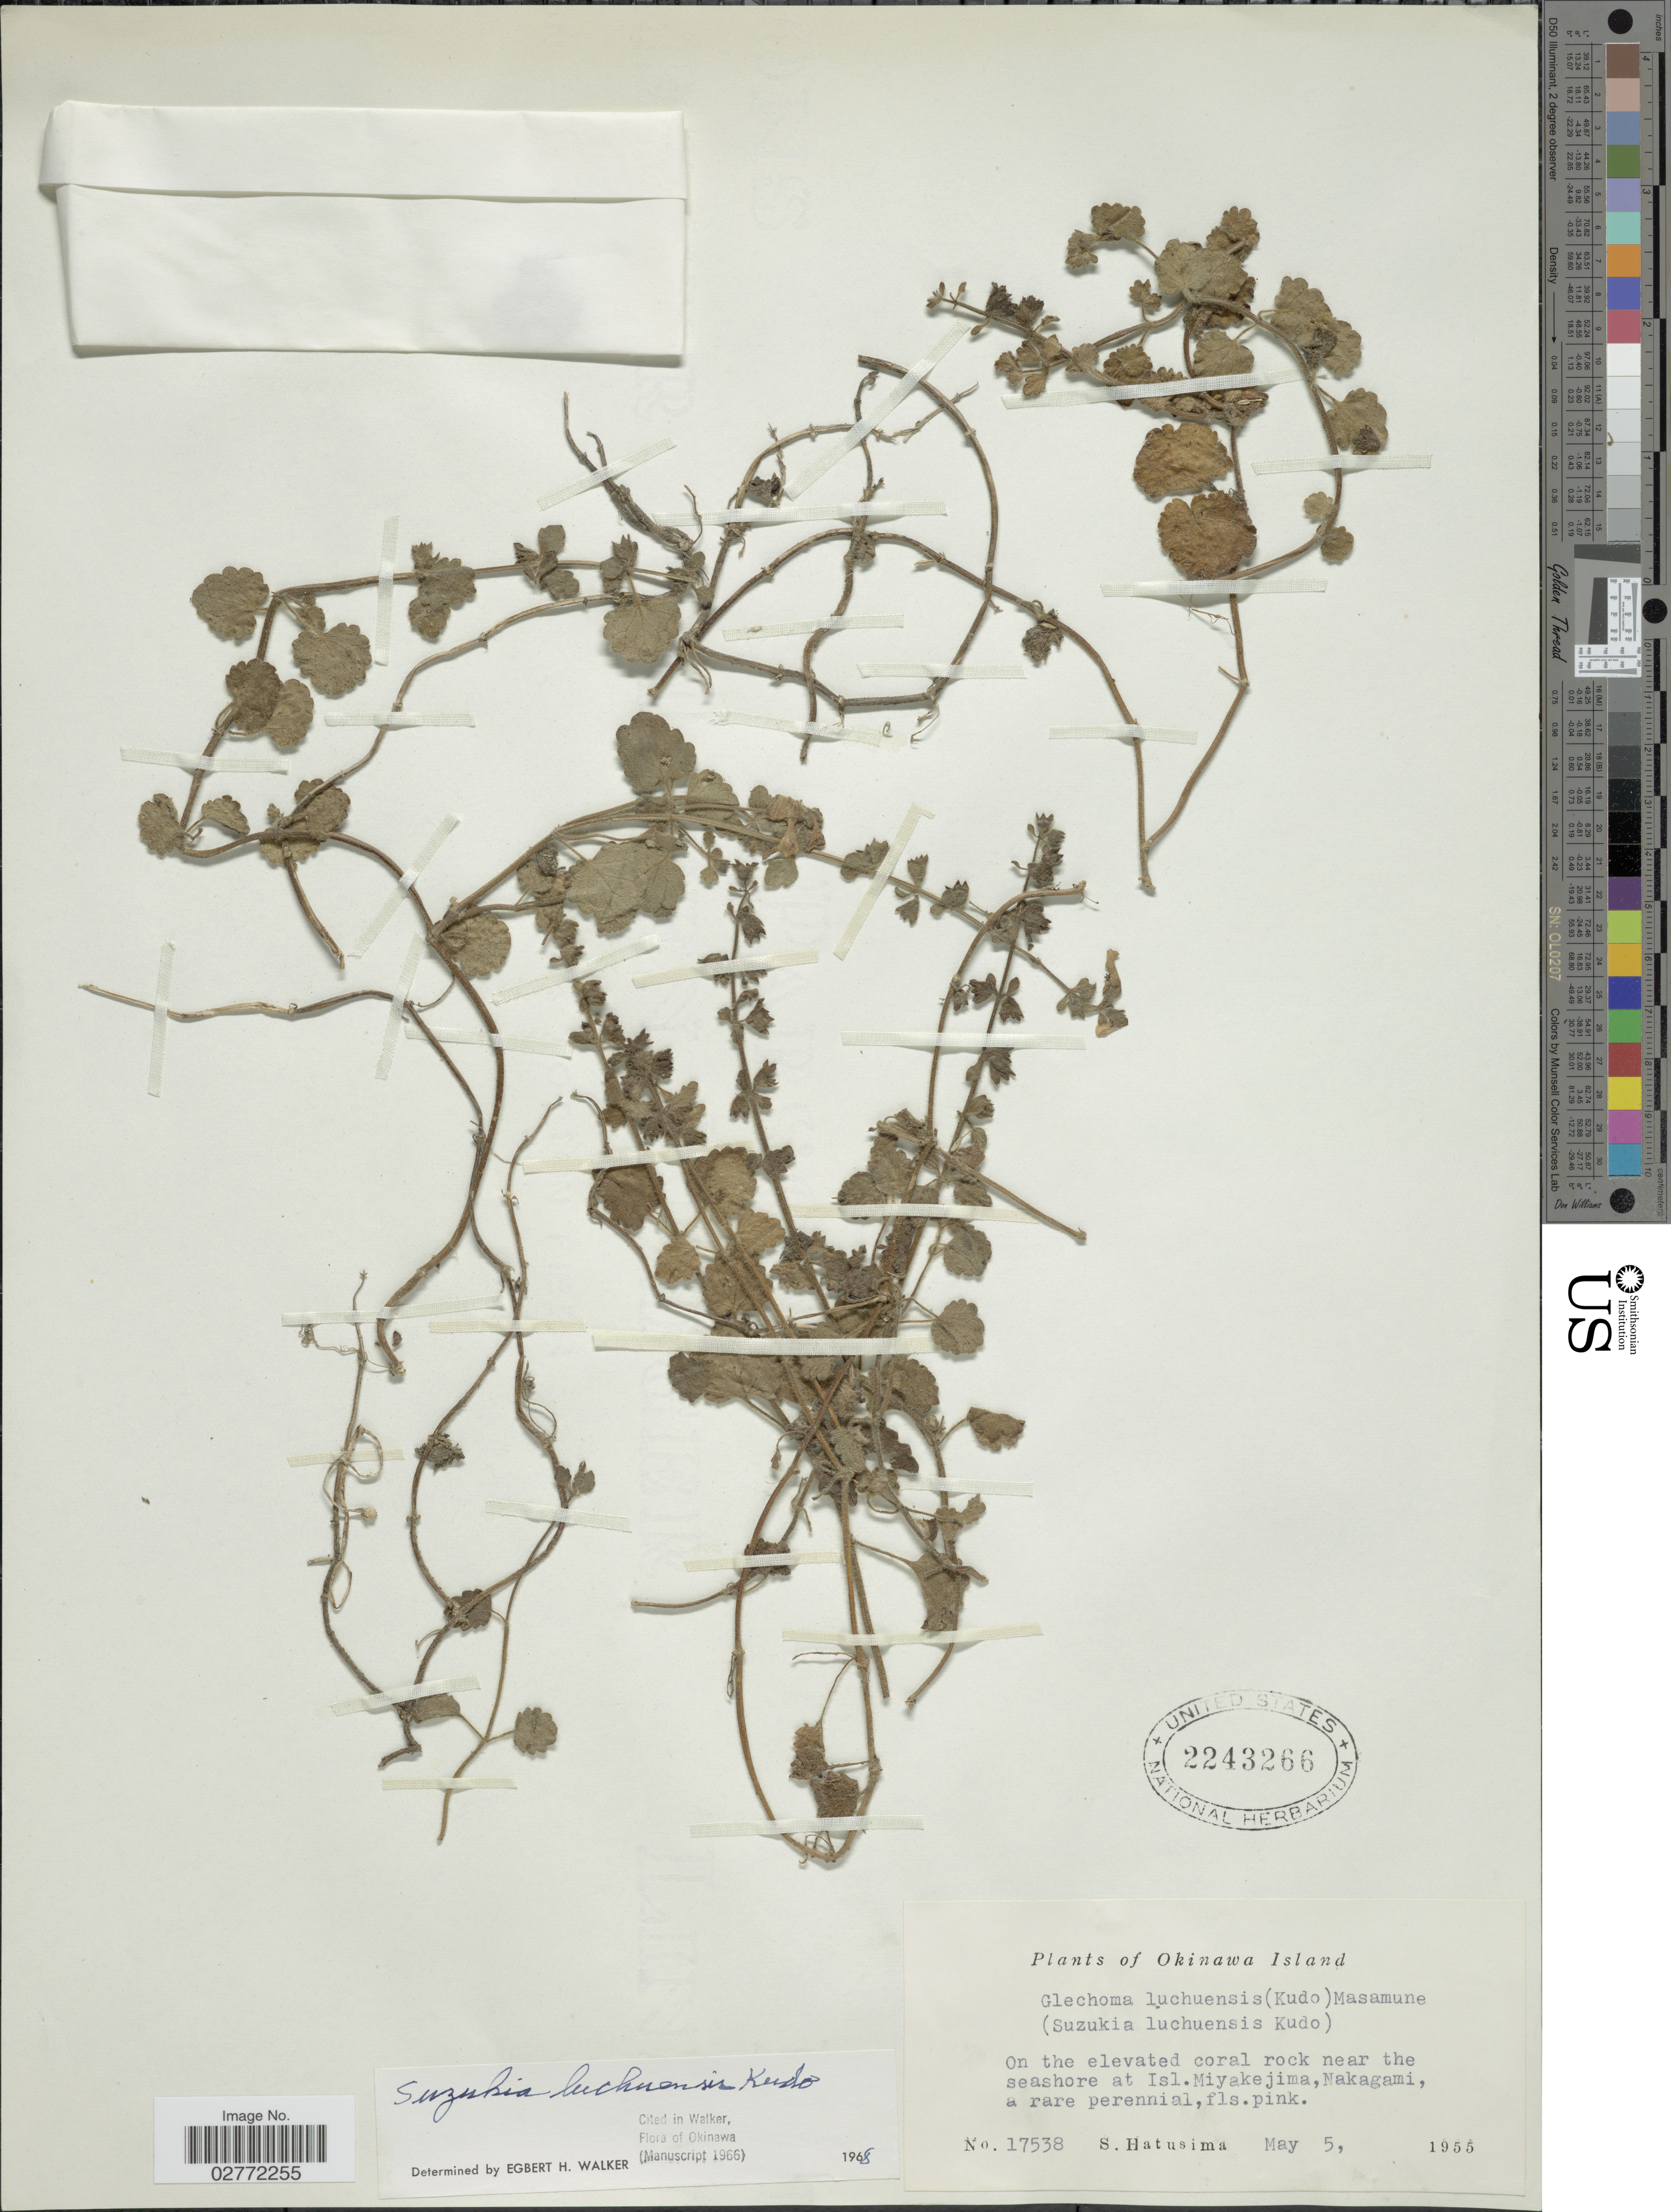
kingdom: Plantae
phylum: Tracheophyta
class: Magnoliopsida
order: Lamiales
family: Lamiaceae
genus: Suzukia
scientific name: Suzukia luchuensis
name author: Kudô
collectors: S. Hatusima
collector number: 17538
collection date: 1955-05-05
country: Japan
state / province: Okinawa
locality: Okinawa Island. On the elevated coral rock near the seahore at Isl. Miyakejima, Nakagami.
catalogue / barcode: US 2243266